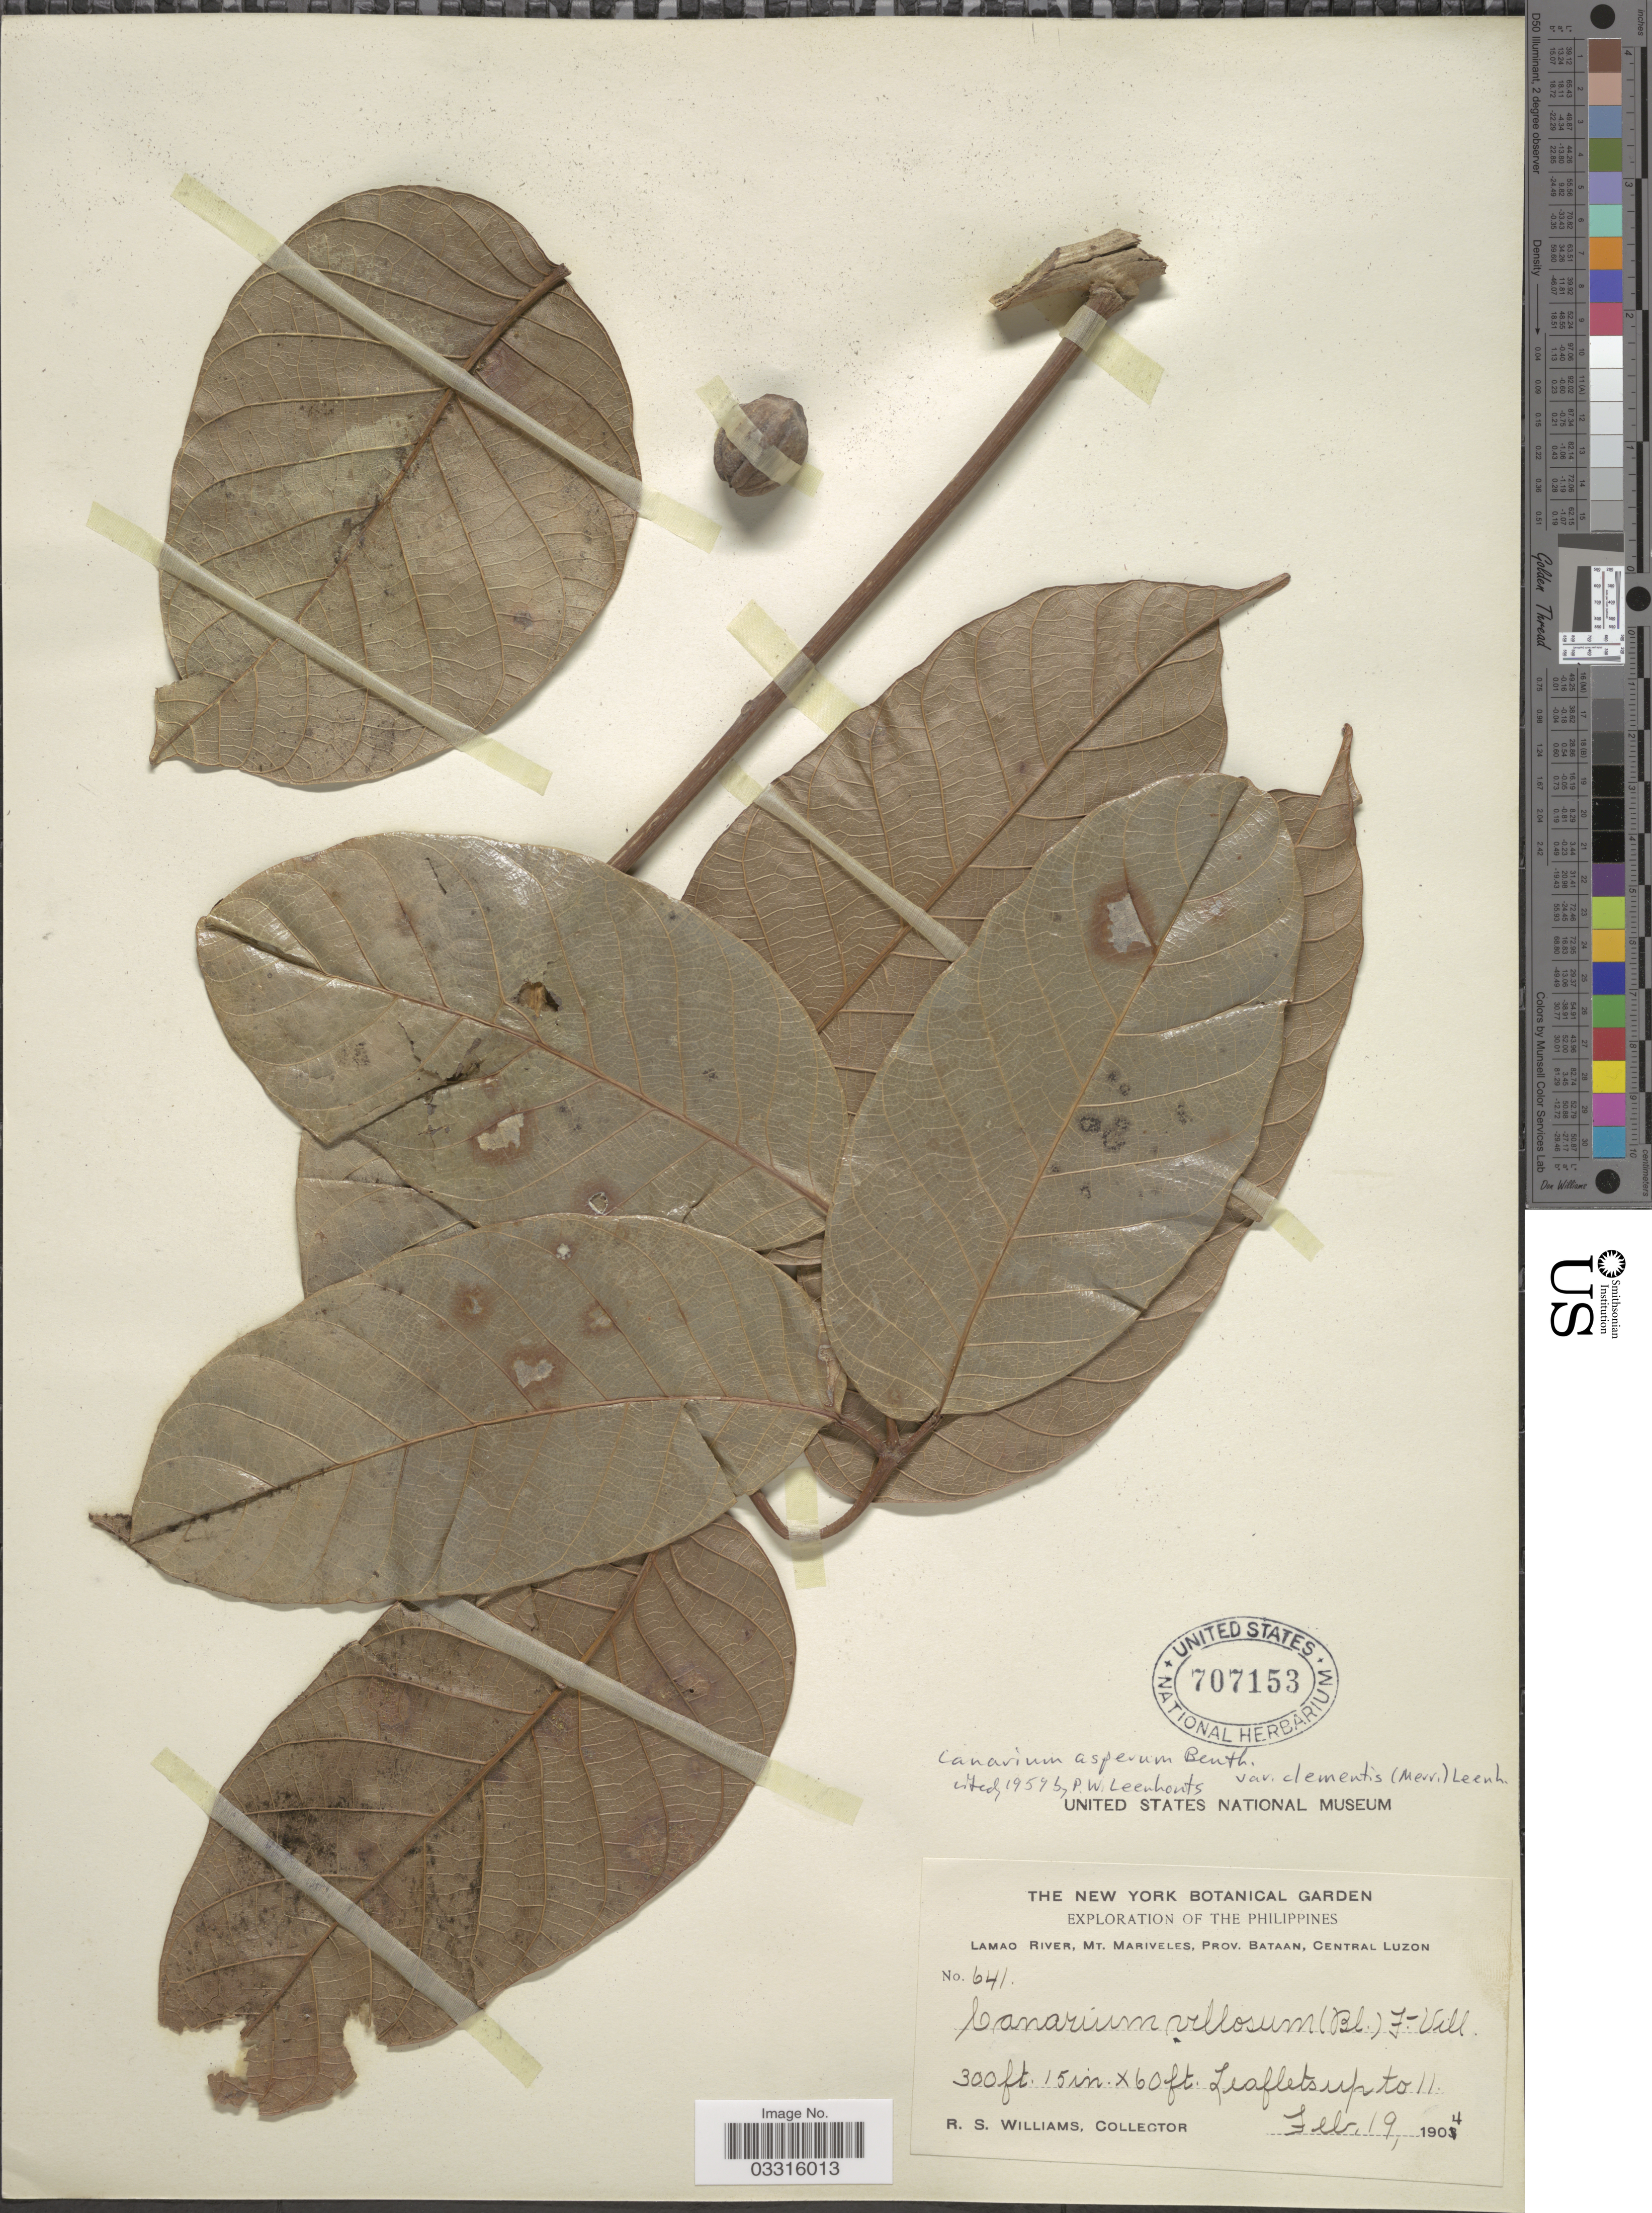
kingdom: Plantae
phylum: Tracheophyta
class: Magnoliopsida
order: Sapindales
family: Burseraceae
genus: Canarium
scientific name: Canarium asperum var. clementis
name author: Benth.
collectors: R. S. Williams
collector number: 641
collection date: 1904-02-19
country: Philippines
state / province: Central Luzon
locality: Lamao River, Mt. Mariveles, Prov. Bataan, Central Luzon.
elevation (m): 91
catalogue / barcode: US 707153